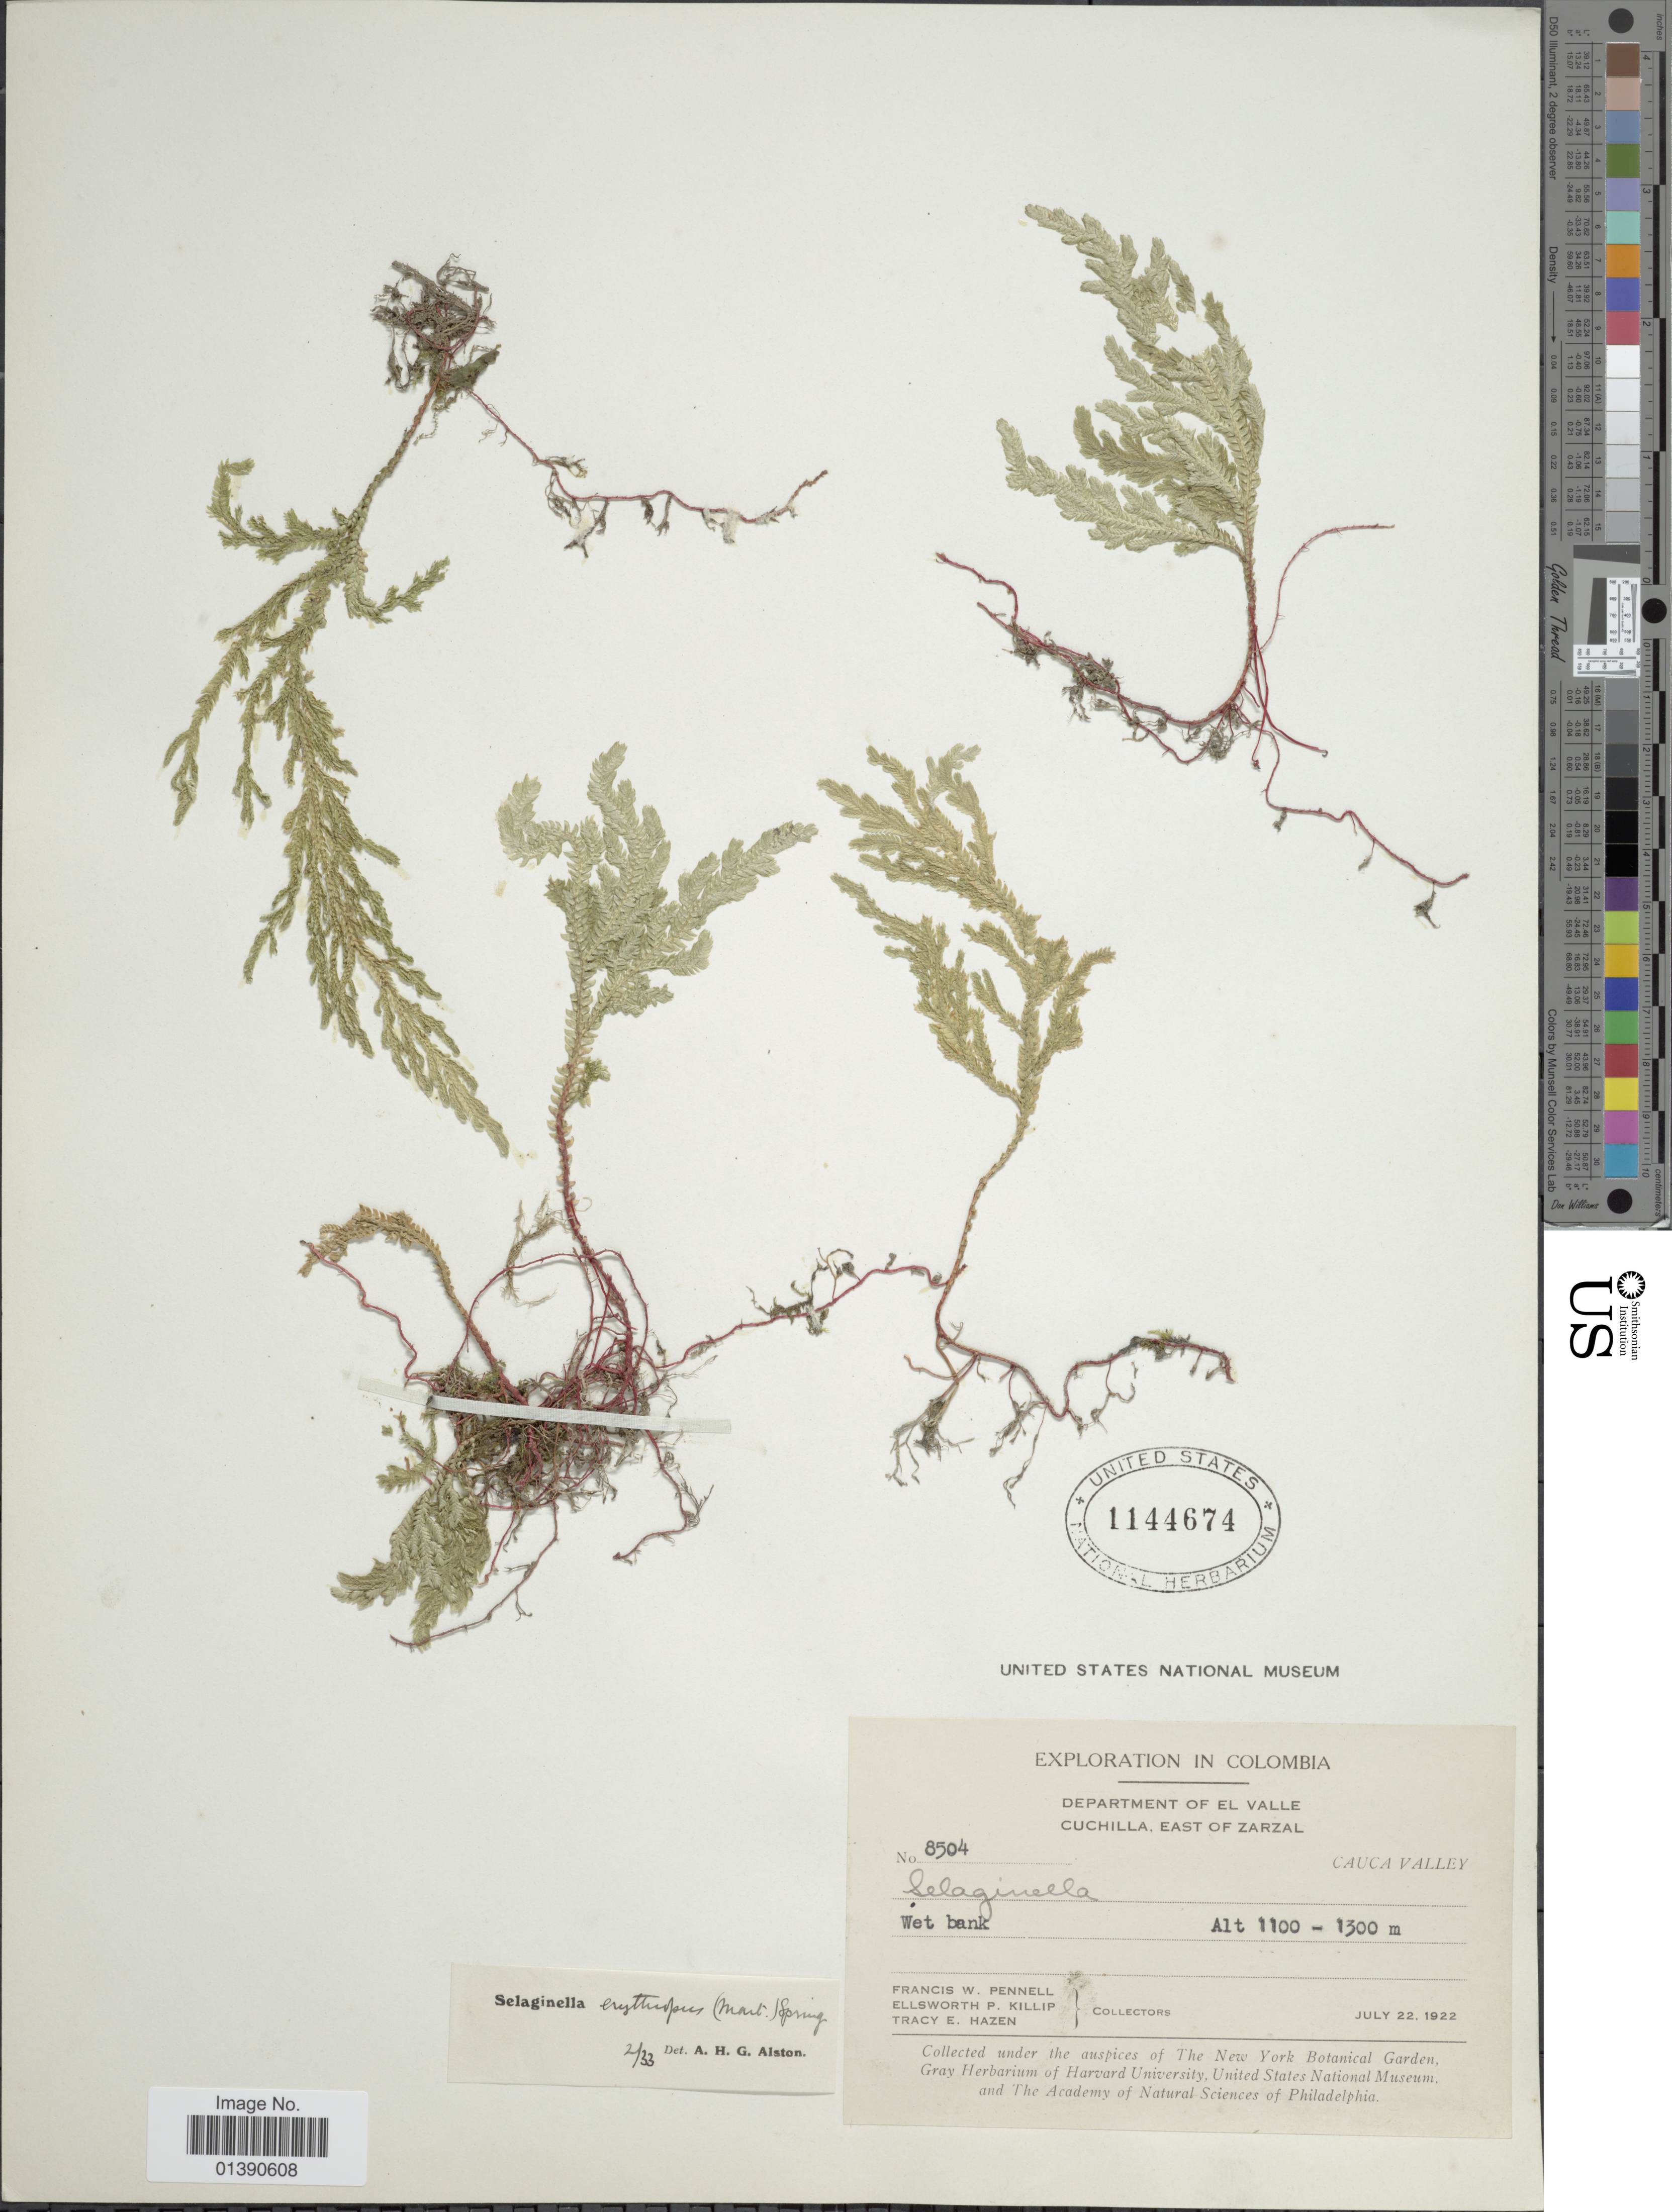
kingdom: Plantae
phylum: Tracheophyta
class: Lycopodiopsida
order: Selaginellales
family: Selaginellaceae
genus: Selaginella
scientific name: Selaginella erythropus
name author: (Mart.) Hieron.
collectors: F. W. Pennell, E. P. Killip & T. E. Hazen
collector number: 8504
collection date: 1922-07-22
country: Colombia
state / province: Cauca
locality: Department of El Valle Cuchilla, East of Zarzal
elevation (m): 1100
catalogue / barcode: US 1144674